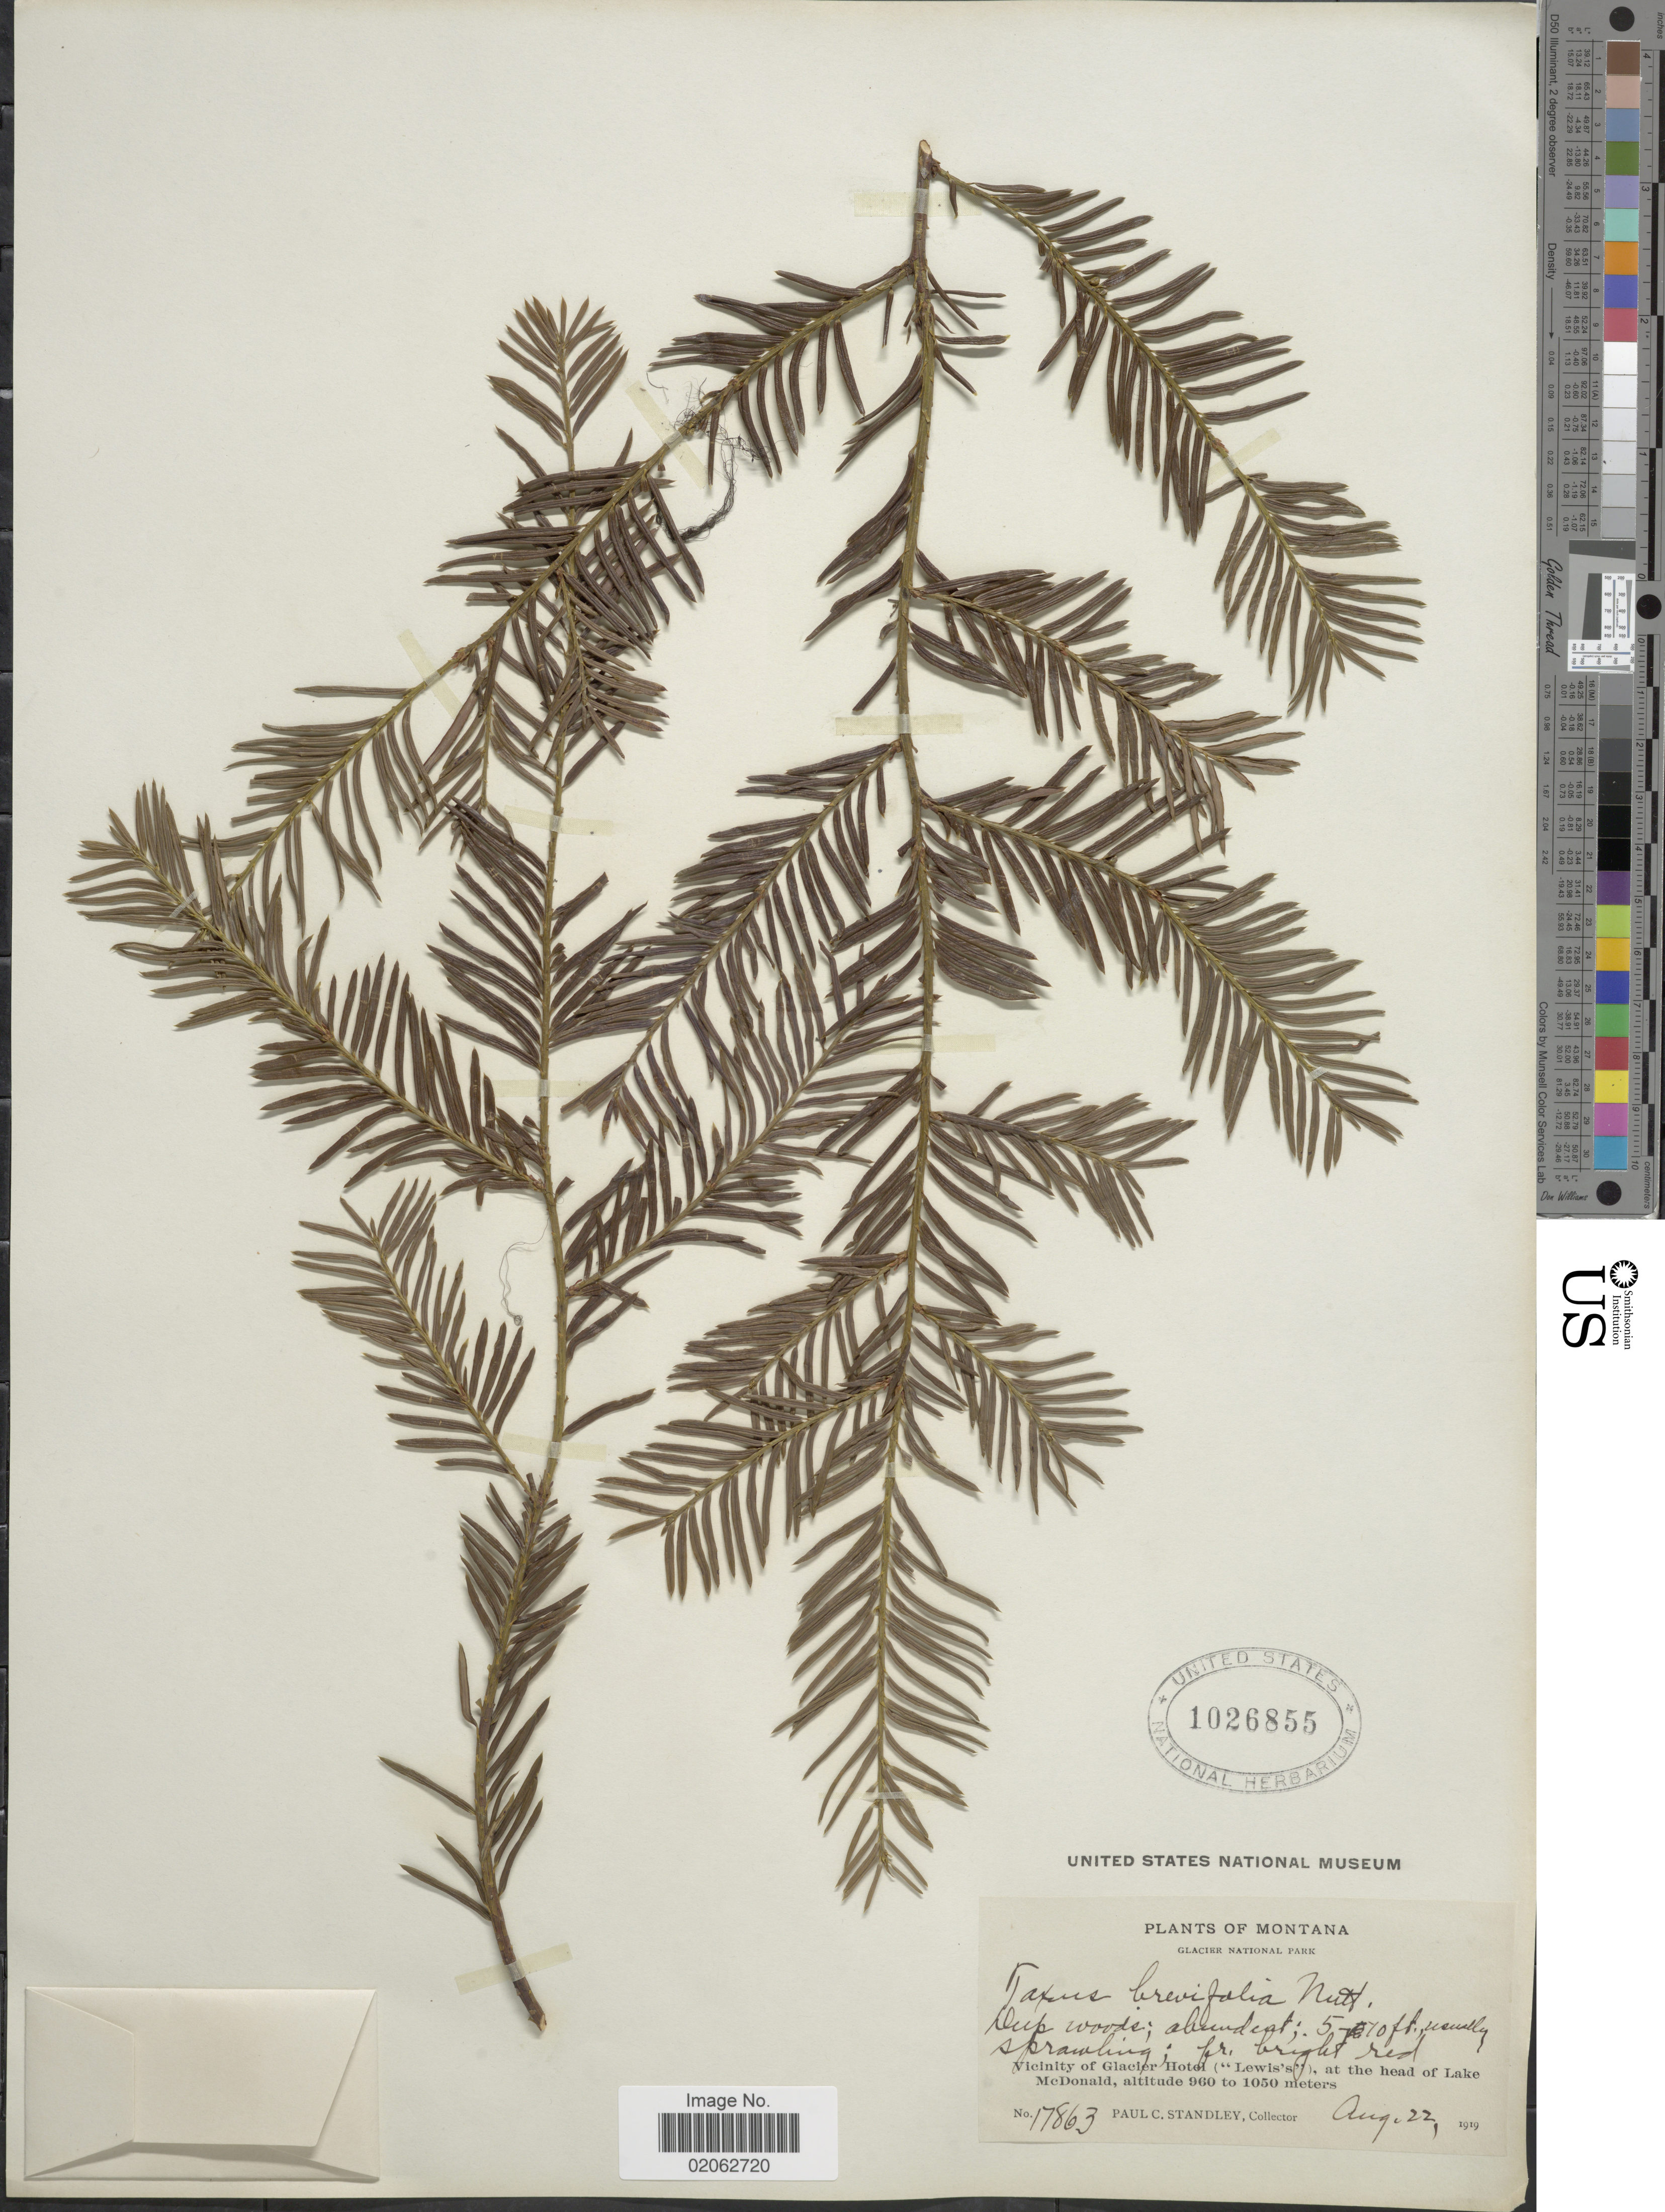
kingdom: Plantae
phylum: Tracheophyta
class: Pinopsida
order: Pinales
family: Taxaceae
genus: Taxus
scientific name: Taxus brevifolia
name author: Nutt.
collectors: P. C. Standley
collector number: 17863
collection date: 1919-08-22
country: United States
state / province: Montana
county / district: Flathead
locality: Glacier National Park, Vicinity of Glacier Hotel, at the head of Lake McDonald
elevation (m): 960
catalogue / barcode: US 1026855